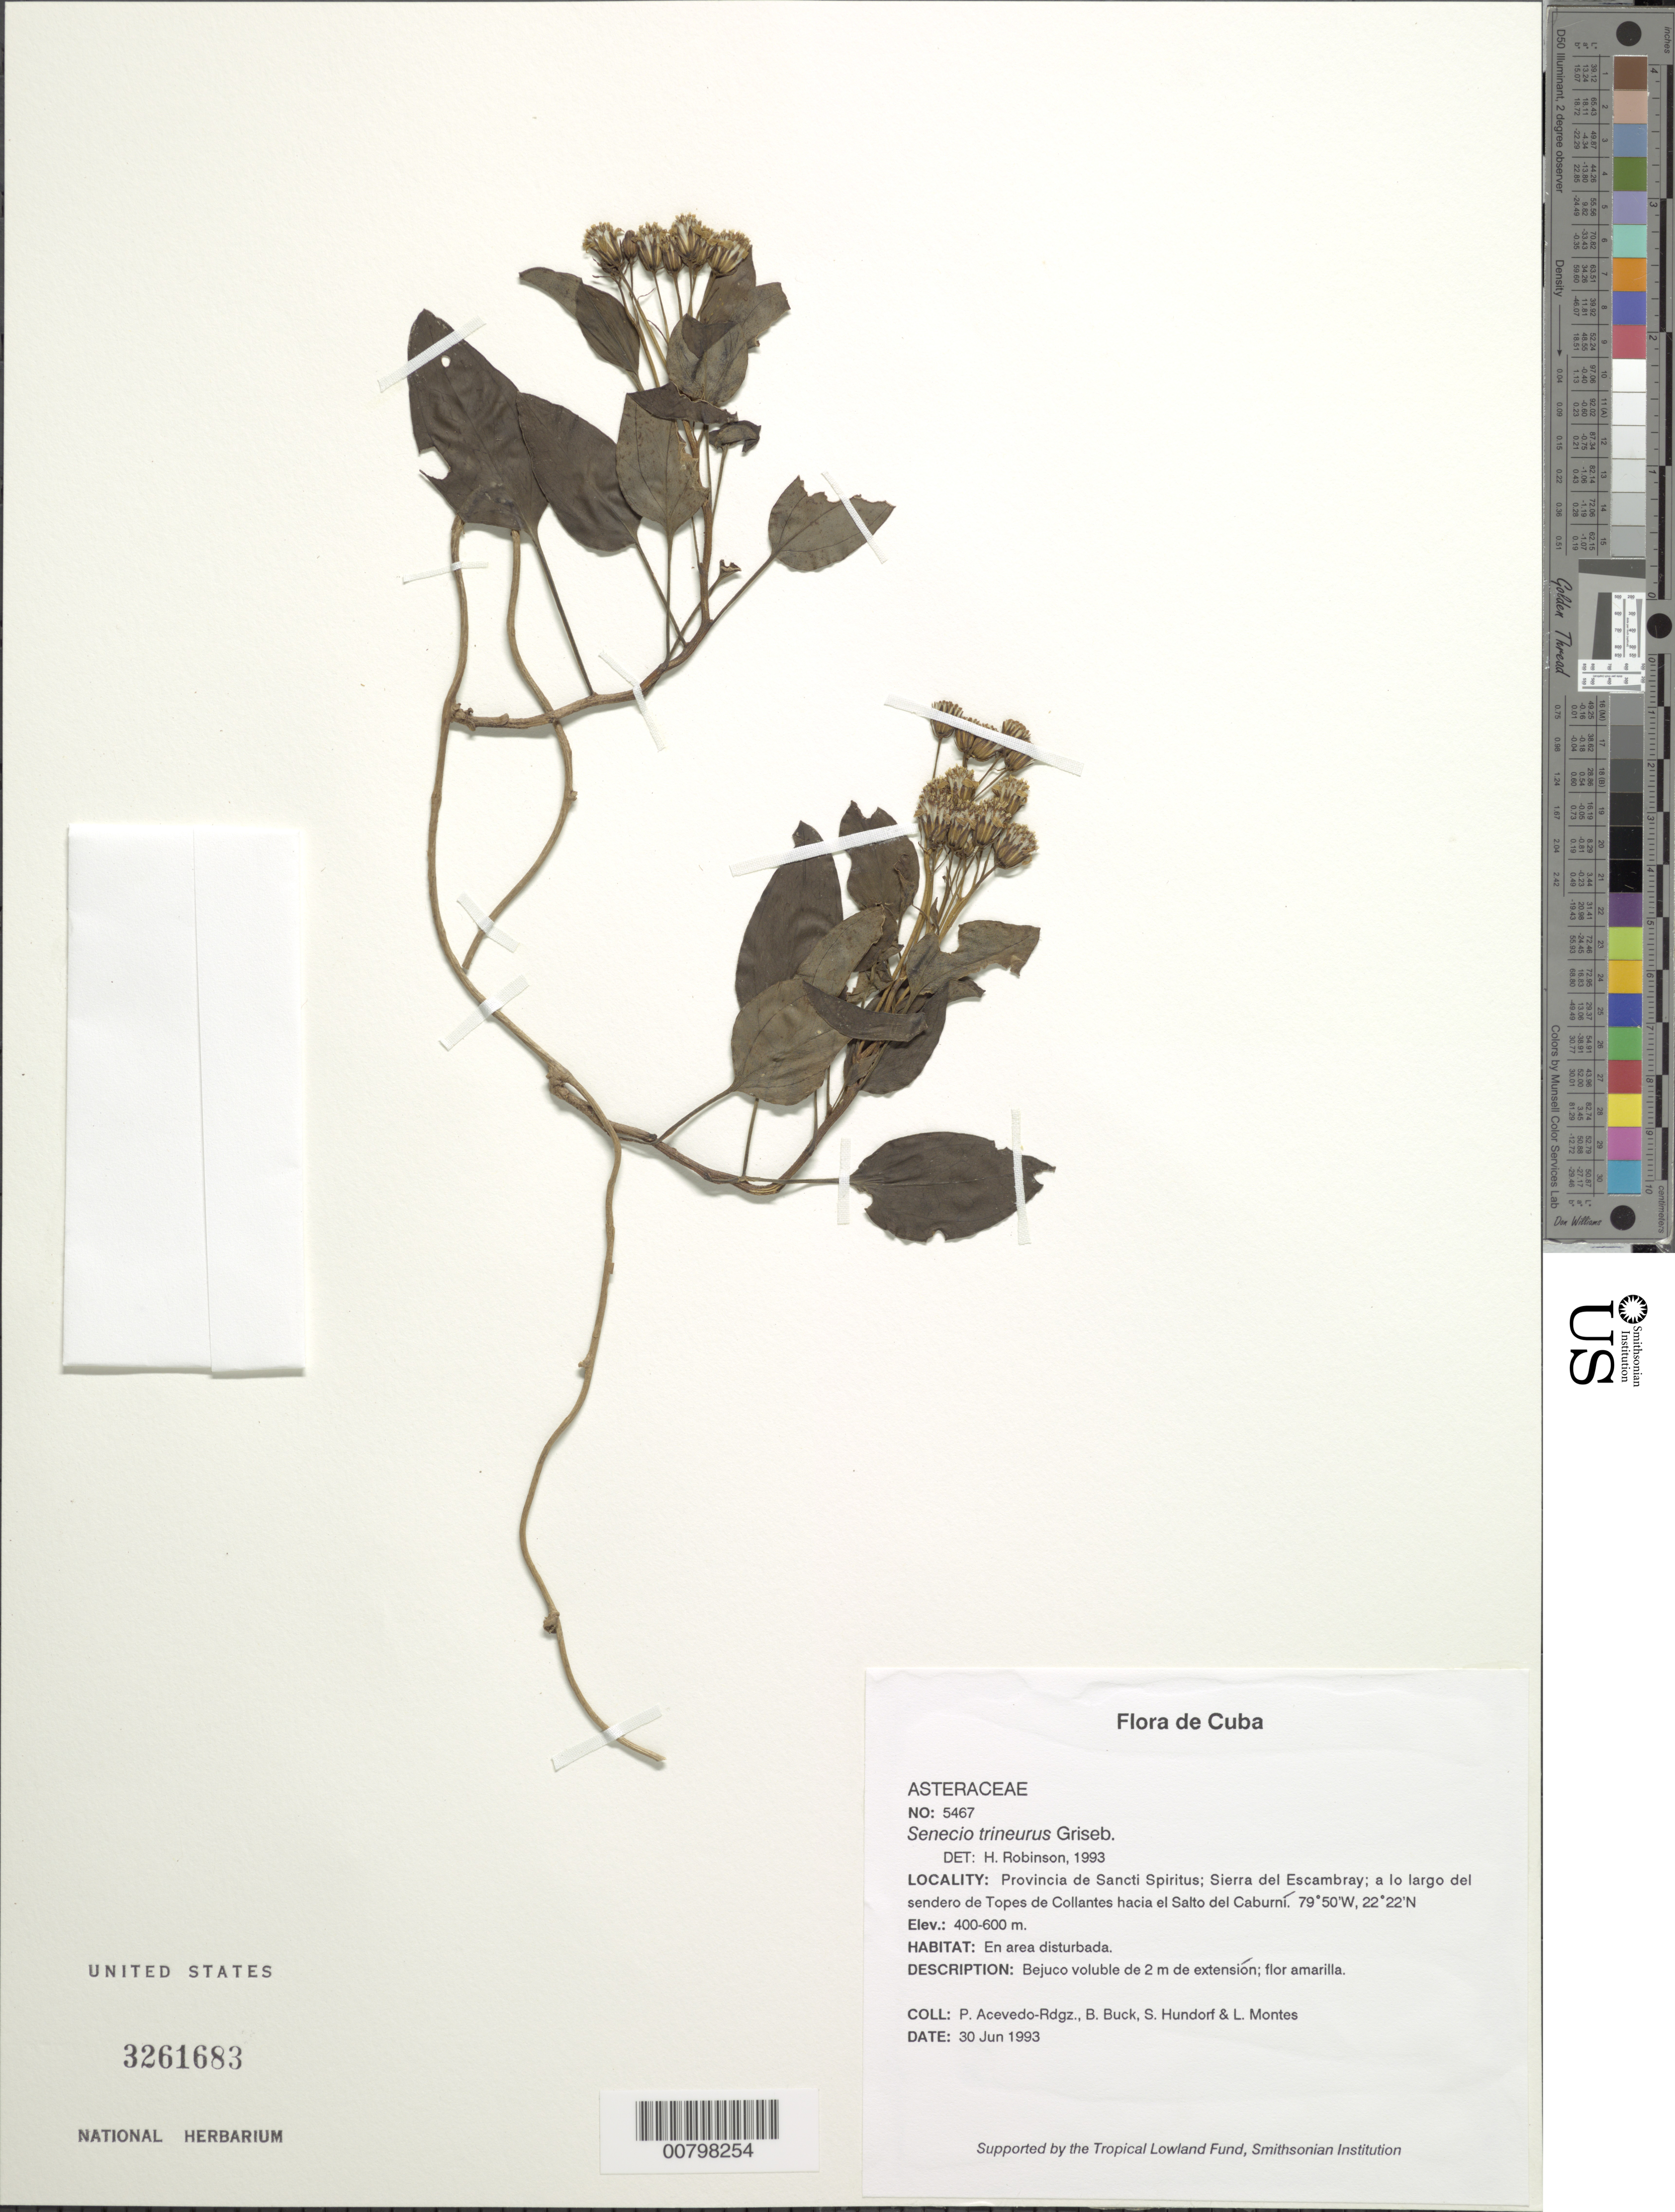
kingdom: Plantae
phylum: Tracheophyta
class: Magnoliopsida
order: Asterales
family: Asteraceae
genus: Sinosenecio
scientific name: Sinosenecio trinervius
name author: (M.C. Chang) B. Nord.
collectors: P. Acevedo-Rodr., B. Buck, S. Hundorf & L. Montes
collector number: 5467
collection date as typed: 30 Jun 1993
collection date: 1993-06-30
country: Cuba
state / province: Sancti Spiritus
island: Cuba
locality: Sierra del Escambray; a lo largo del sendero de Topes de Collantes hacia el Salto del Caburni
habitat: En area disturbada.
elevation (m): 400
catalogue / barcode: US 3261683